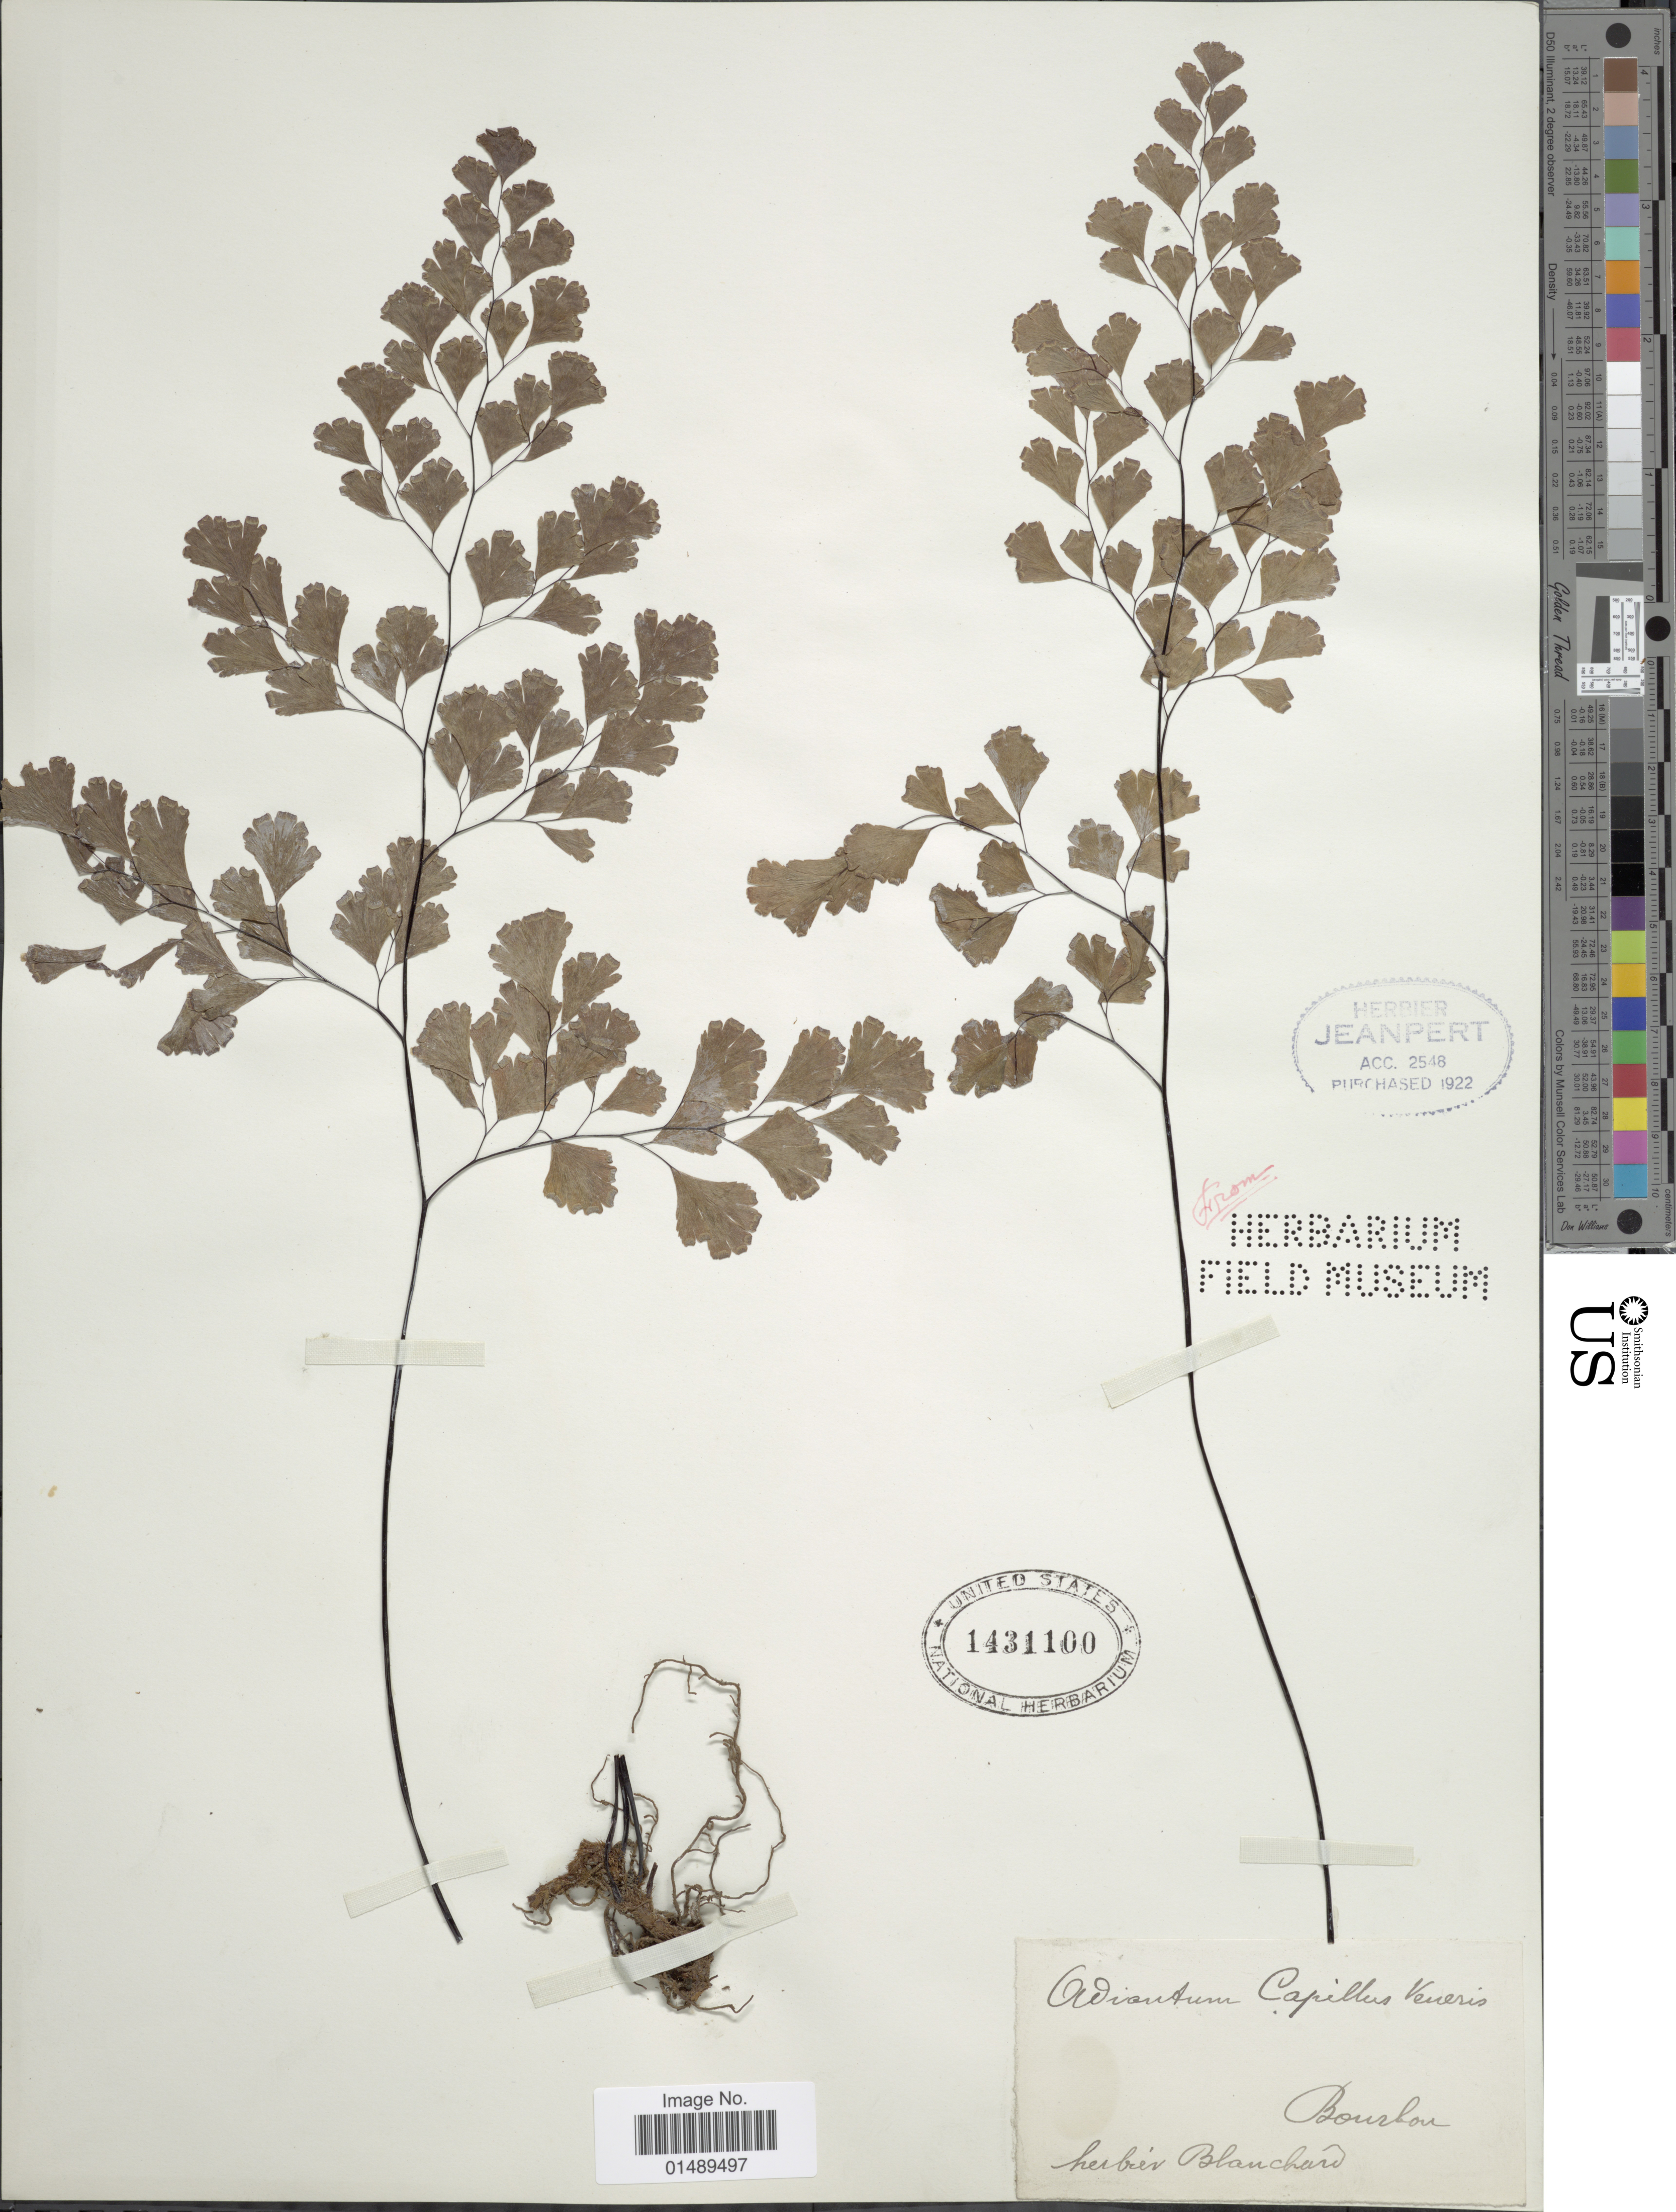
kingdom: Plantae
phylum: Tracheophyta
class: Polypodiopsida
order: Polypodiales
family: Pteridaceae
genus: Adiantum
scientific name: Adiantum capillus-veneris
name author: L.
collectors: ex herb. F. Blanchard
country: Reunion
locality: Bourbon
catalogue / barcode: US 1431100